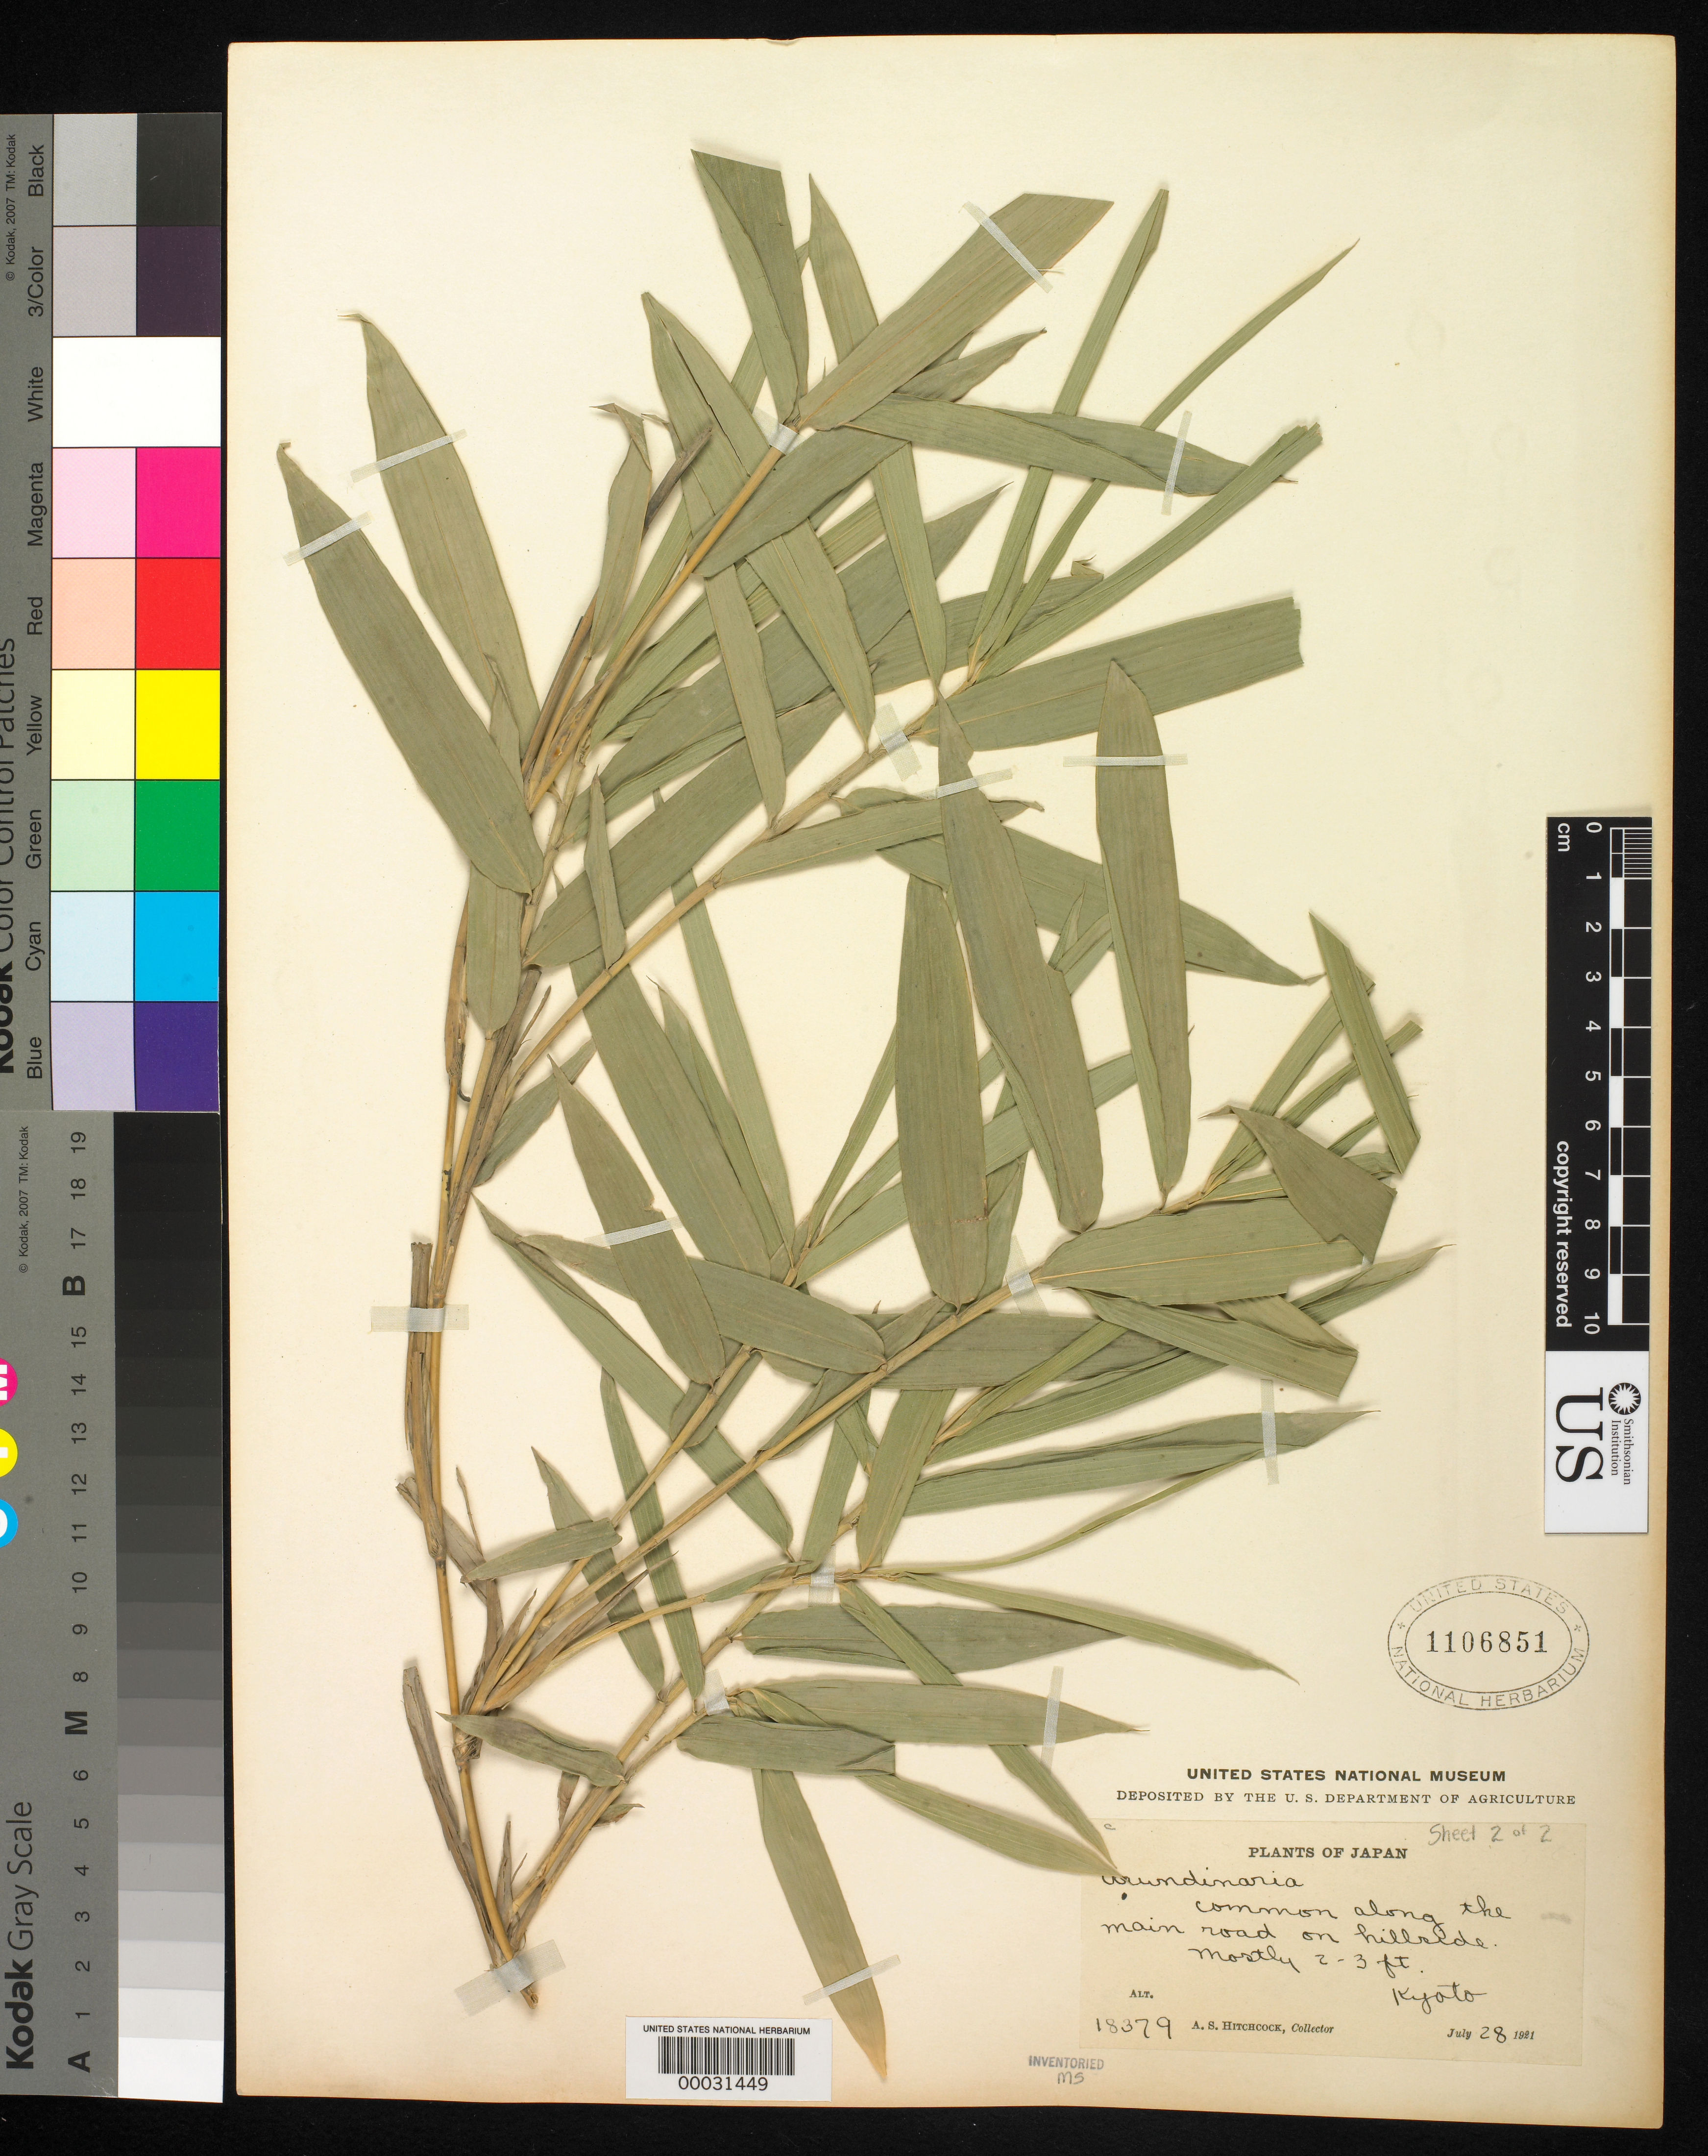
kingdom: Plantae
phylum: Tracheophyta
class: Liliopsida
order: Poales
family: Poaceae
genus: Pleioblastus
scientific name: Pleioblastus fortunei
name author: (Van Houtte) Nakai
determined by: Poaceae Reorganization Project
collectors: A. S. Hitchcock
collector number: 18379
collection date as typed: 28 Jul 1921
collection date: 1921-07-28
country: Japan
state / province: Kyoto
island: Honshu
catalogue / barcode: US 1106851